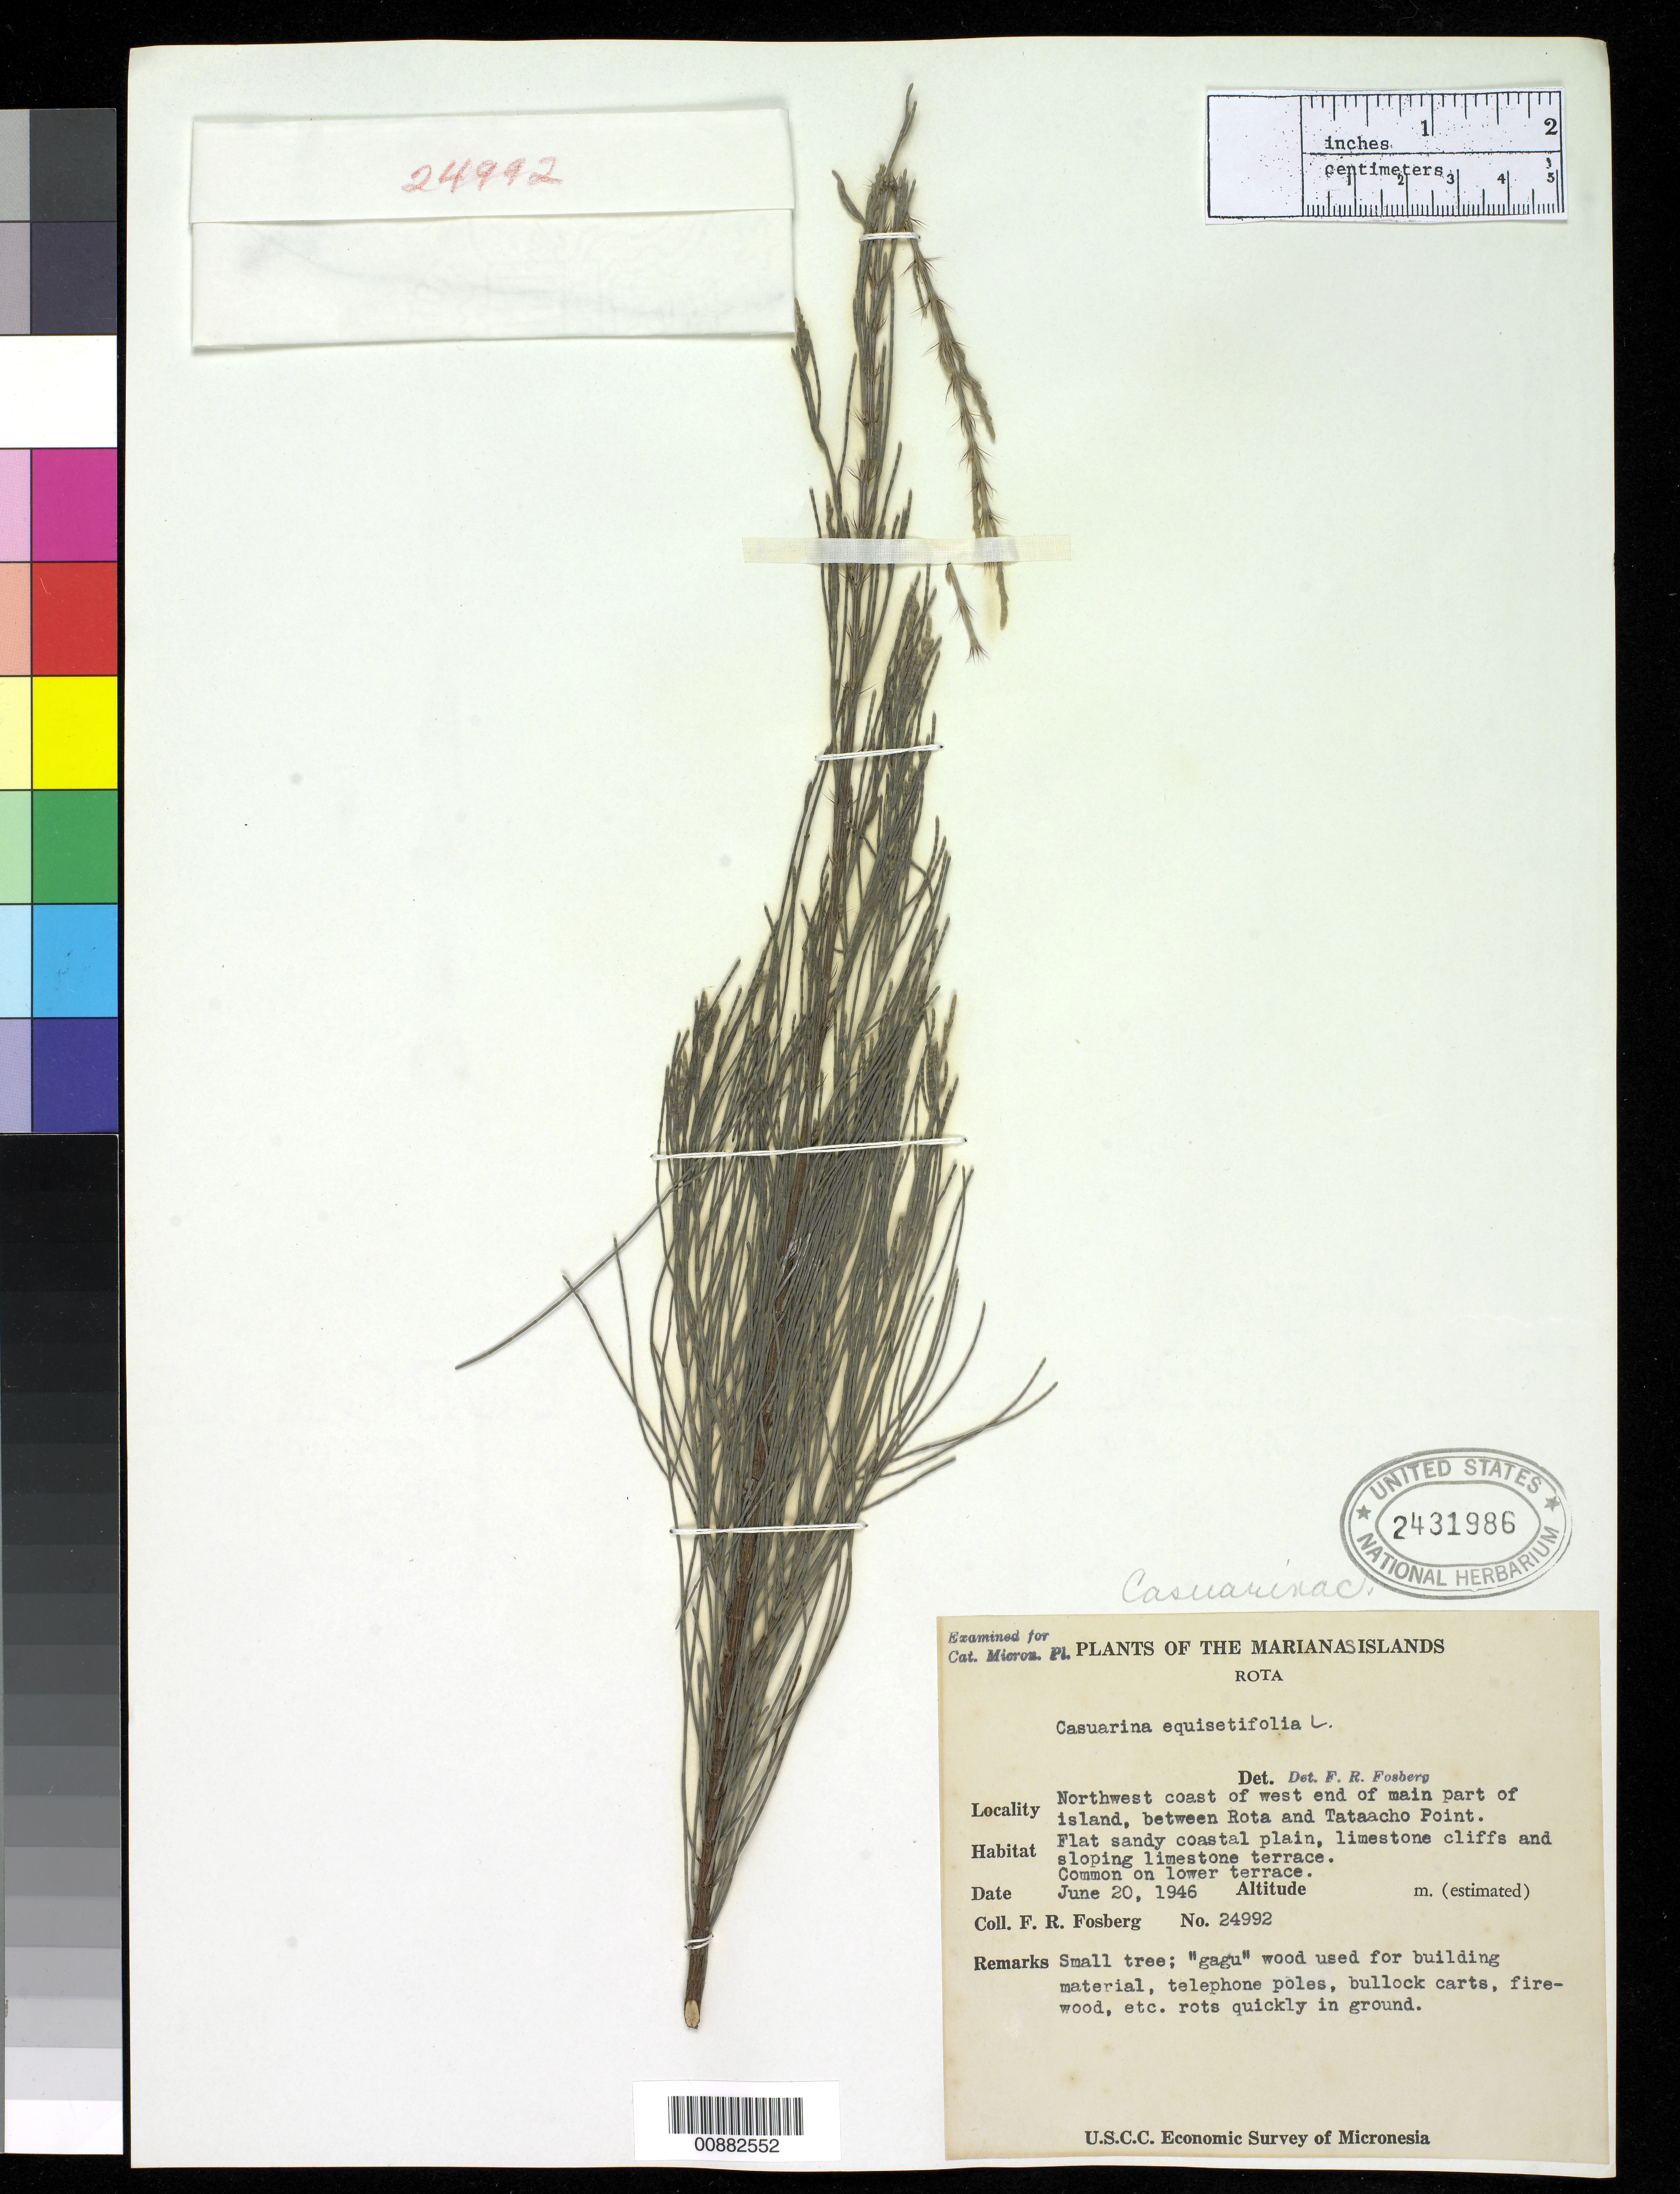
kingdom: Plantae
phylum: Tracheophyta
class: Magnoliopsida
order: Fagales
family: Casuarinaceae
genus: Casuarina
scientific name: Casuarina equisetifolia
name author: L.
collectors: F. R. Fosberg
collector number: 24992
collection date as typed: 20 Jun 1946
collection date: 1946-06-20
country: Northern Mariana Islands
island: Rota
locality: NW coast of west end of main part of island, between Rota and Tataacho Point.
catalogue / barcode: US 2431986